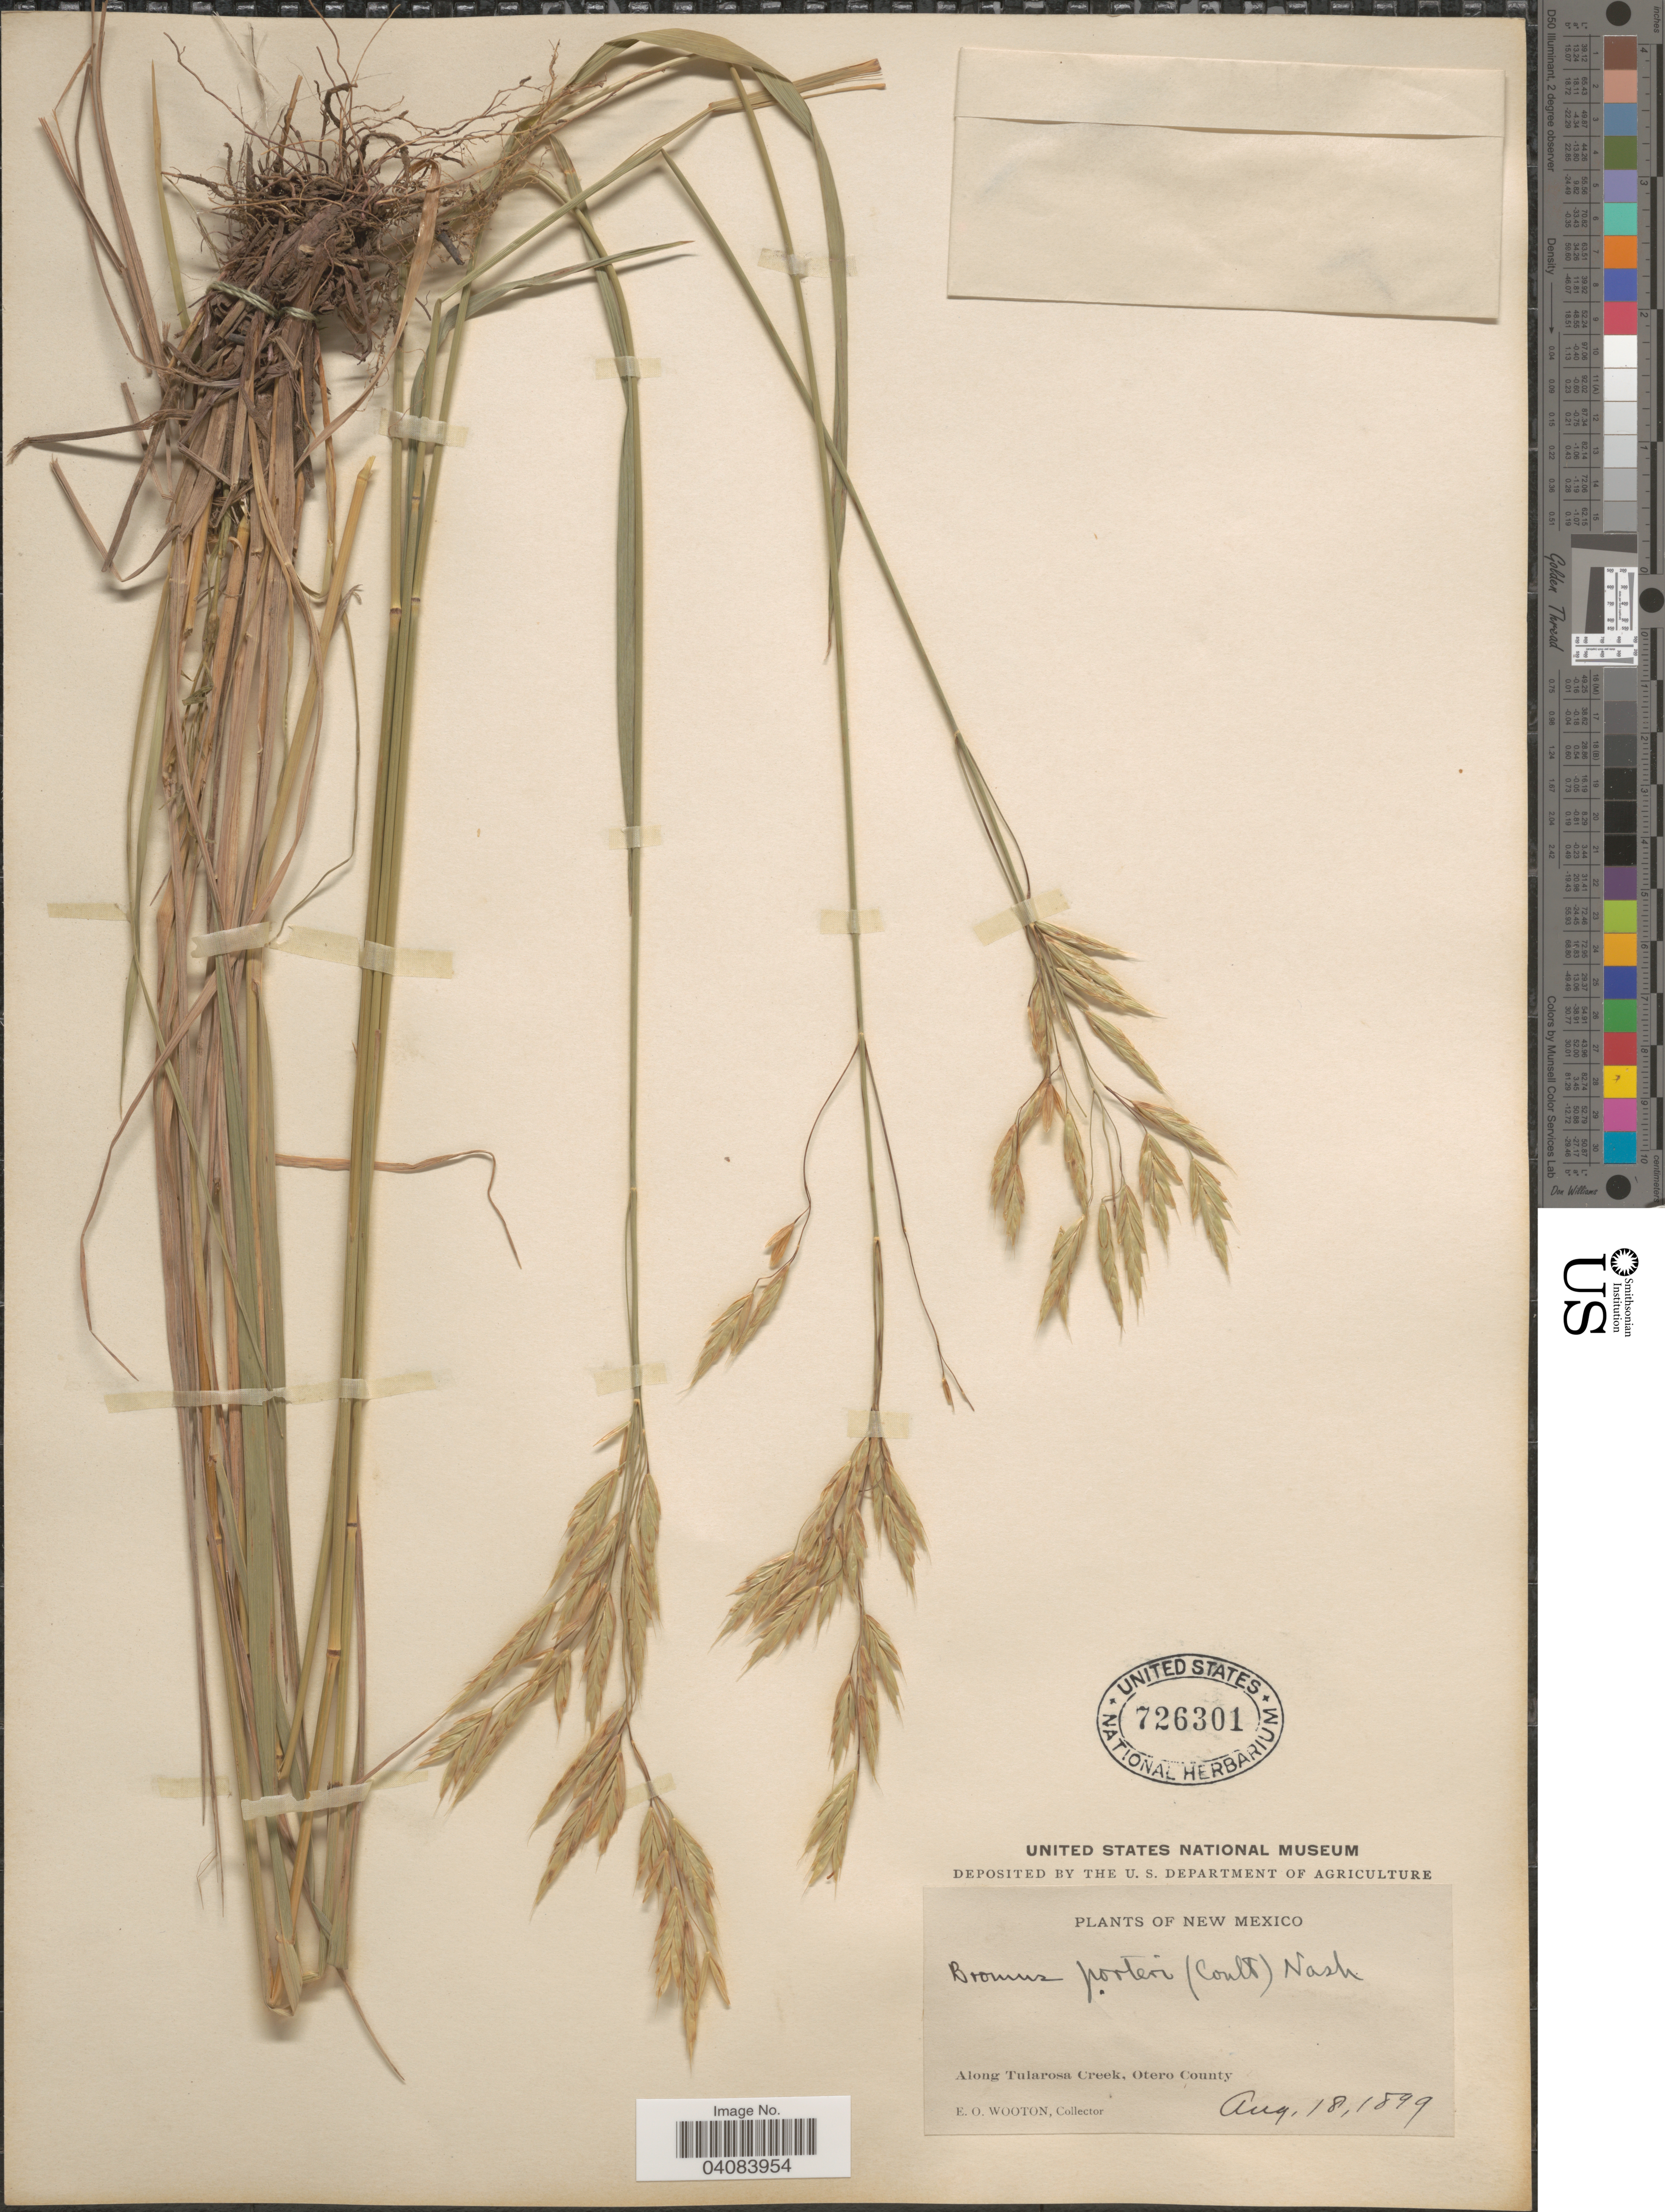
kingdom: Plantae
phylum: Tracheophyta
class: Liliopsida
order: Poales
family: Poaceae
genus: Bromus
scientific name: Bromus porteri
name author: (J.M. Coult.) Nash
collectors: E. O. Wooton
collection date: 1899-08-18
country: United States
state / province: New Mexico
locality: Along Tularosa Creek, Otero County.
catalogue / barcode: US 726301